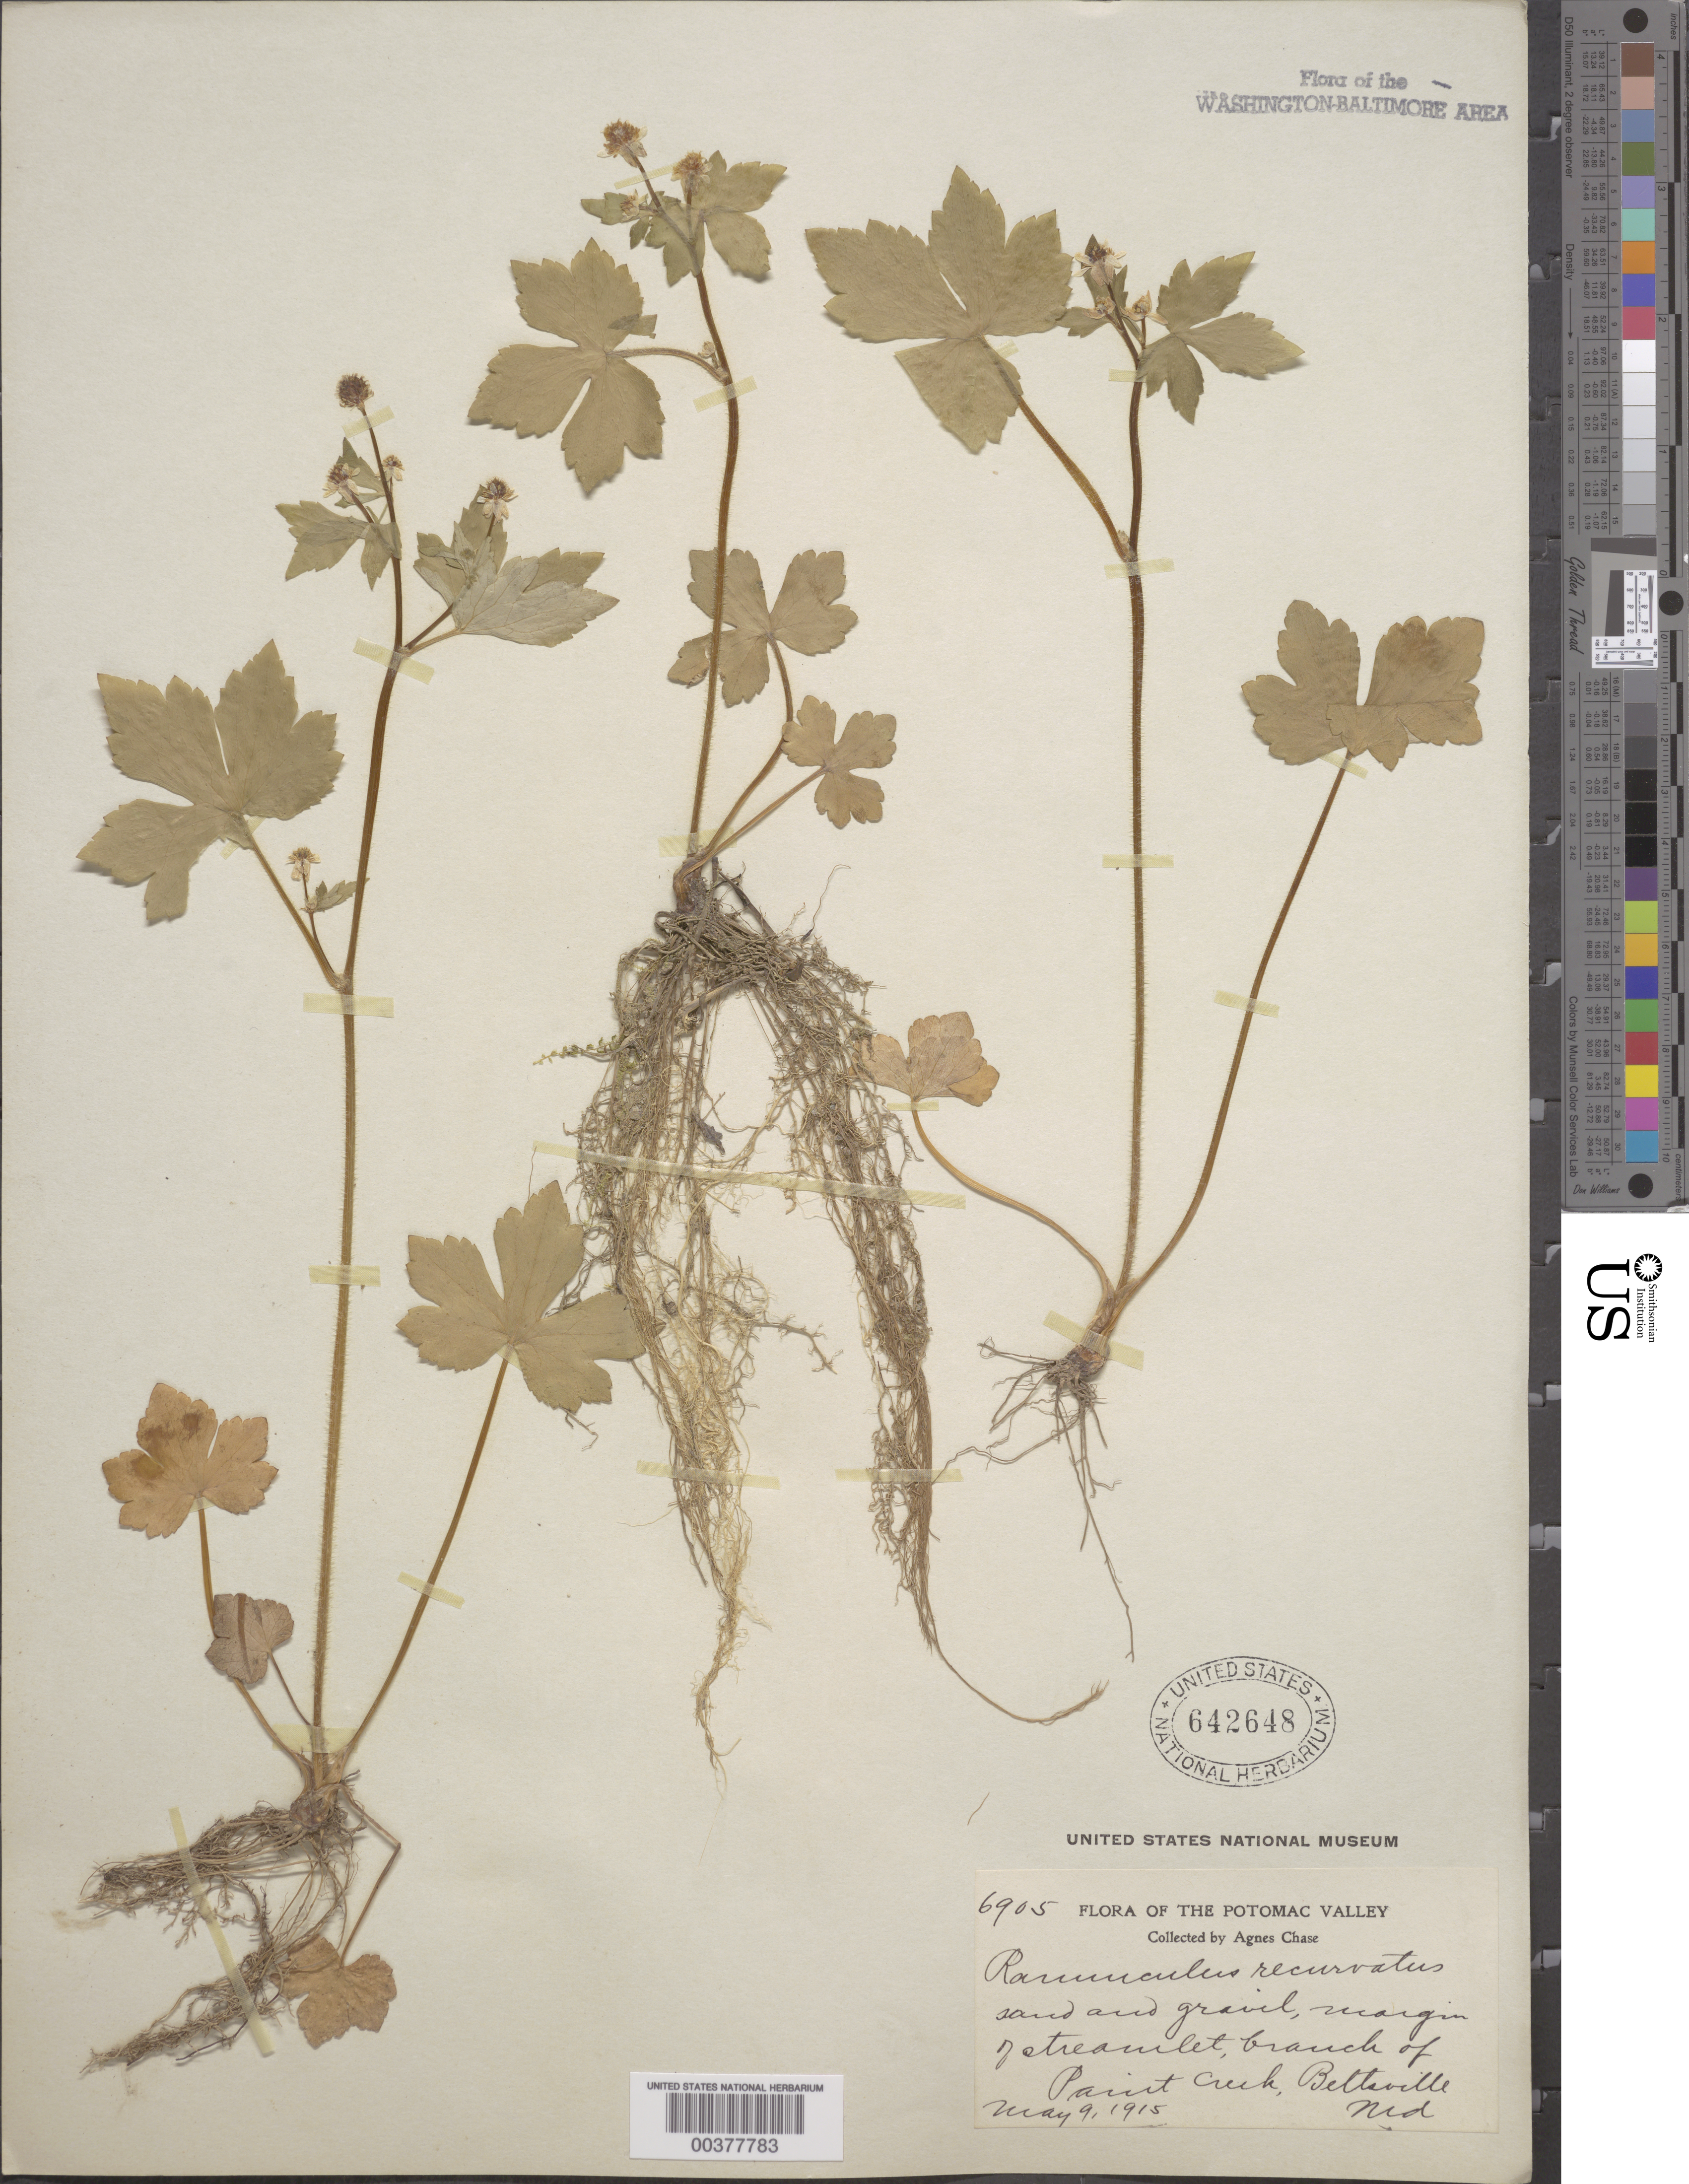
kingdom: Plantae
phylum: Tracheophyta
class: Magnoliopsida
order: Ranunculales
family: Ranunculaceae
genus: Ranunculus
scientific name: Ranunculus recurvatus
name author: Poir.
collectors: A. Chase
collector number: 6905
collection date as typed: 09 May 1915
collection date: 1915-05-09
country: United States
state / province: Maryland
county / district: Prince George's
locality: Paint Creek, Beltsville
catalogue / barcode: US 642648